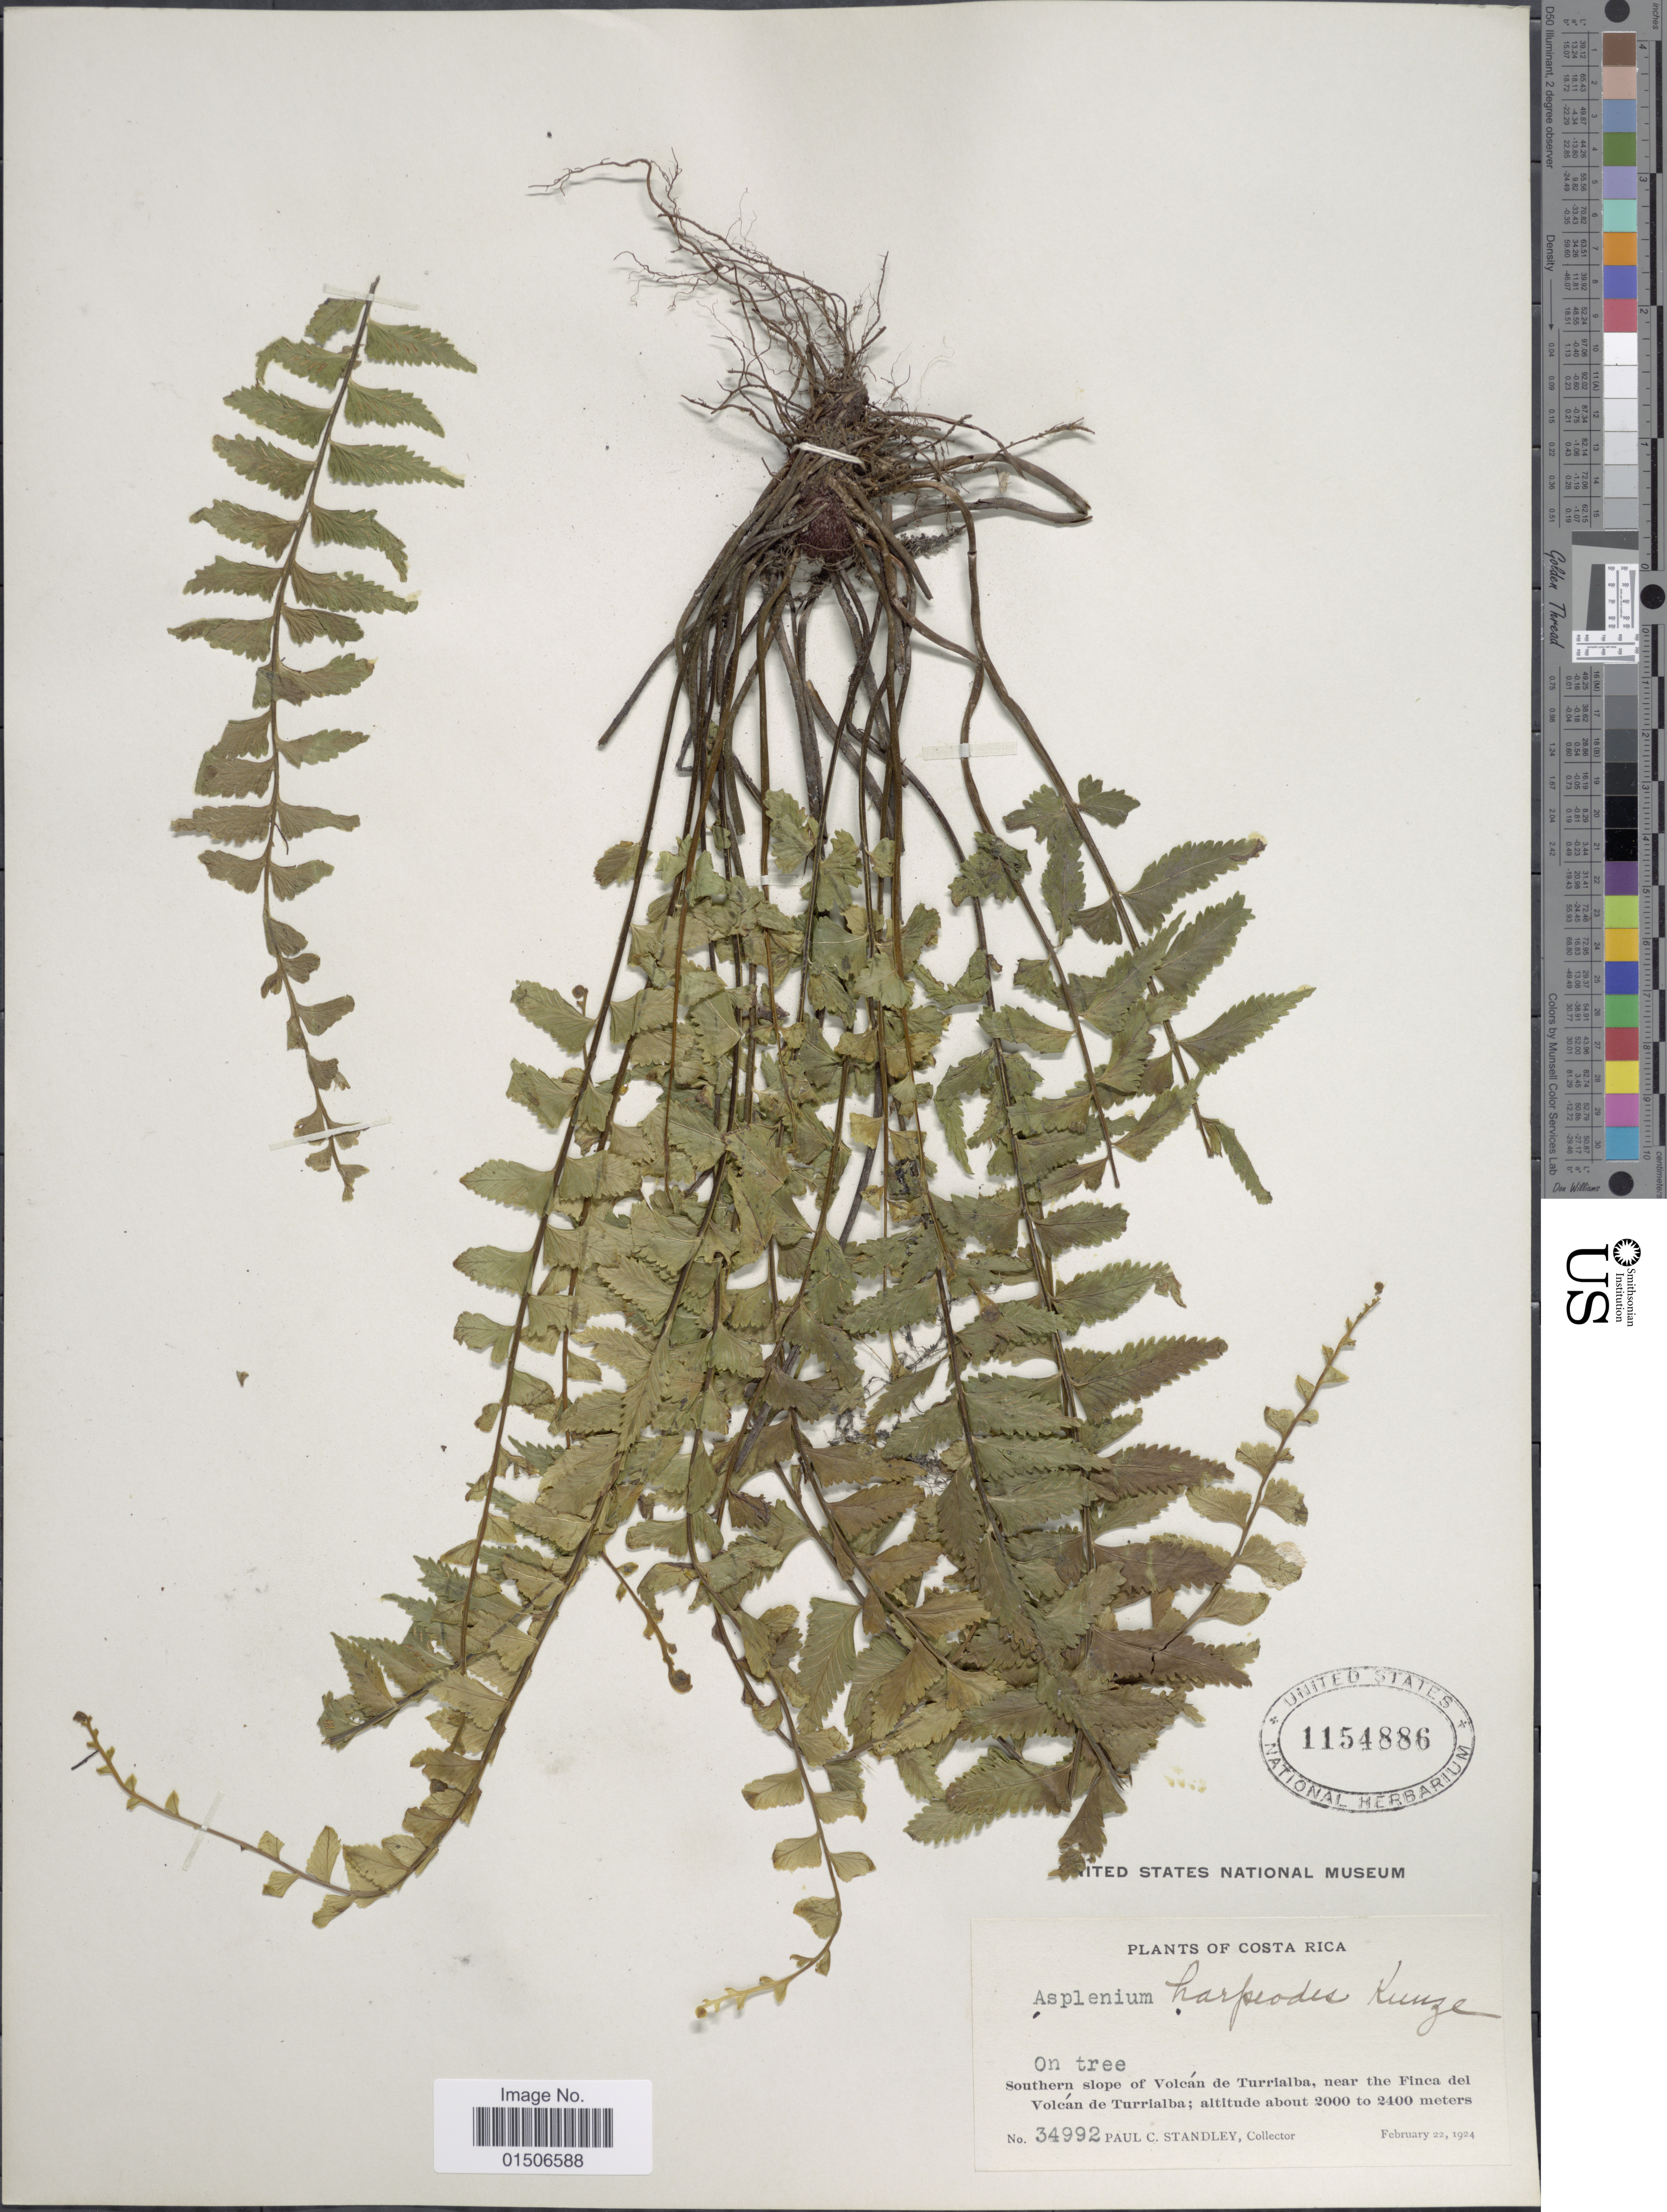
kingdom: Plantae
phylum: Tracheophyta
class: Polypodiopsida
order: Polypodiales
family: Aspleniaceae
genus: Asplenium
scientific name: Asplenium harpeodes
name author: Kunze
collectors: P. C. Standley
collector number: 34992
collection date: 1924-02-22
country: Costa Rica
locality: On tree, Southern slope of Volcán de Turrialba, near the Fica del Volcán de Turrialba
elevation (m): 2000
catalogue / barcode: US 1154886